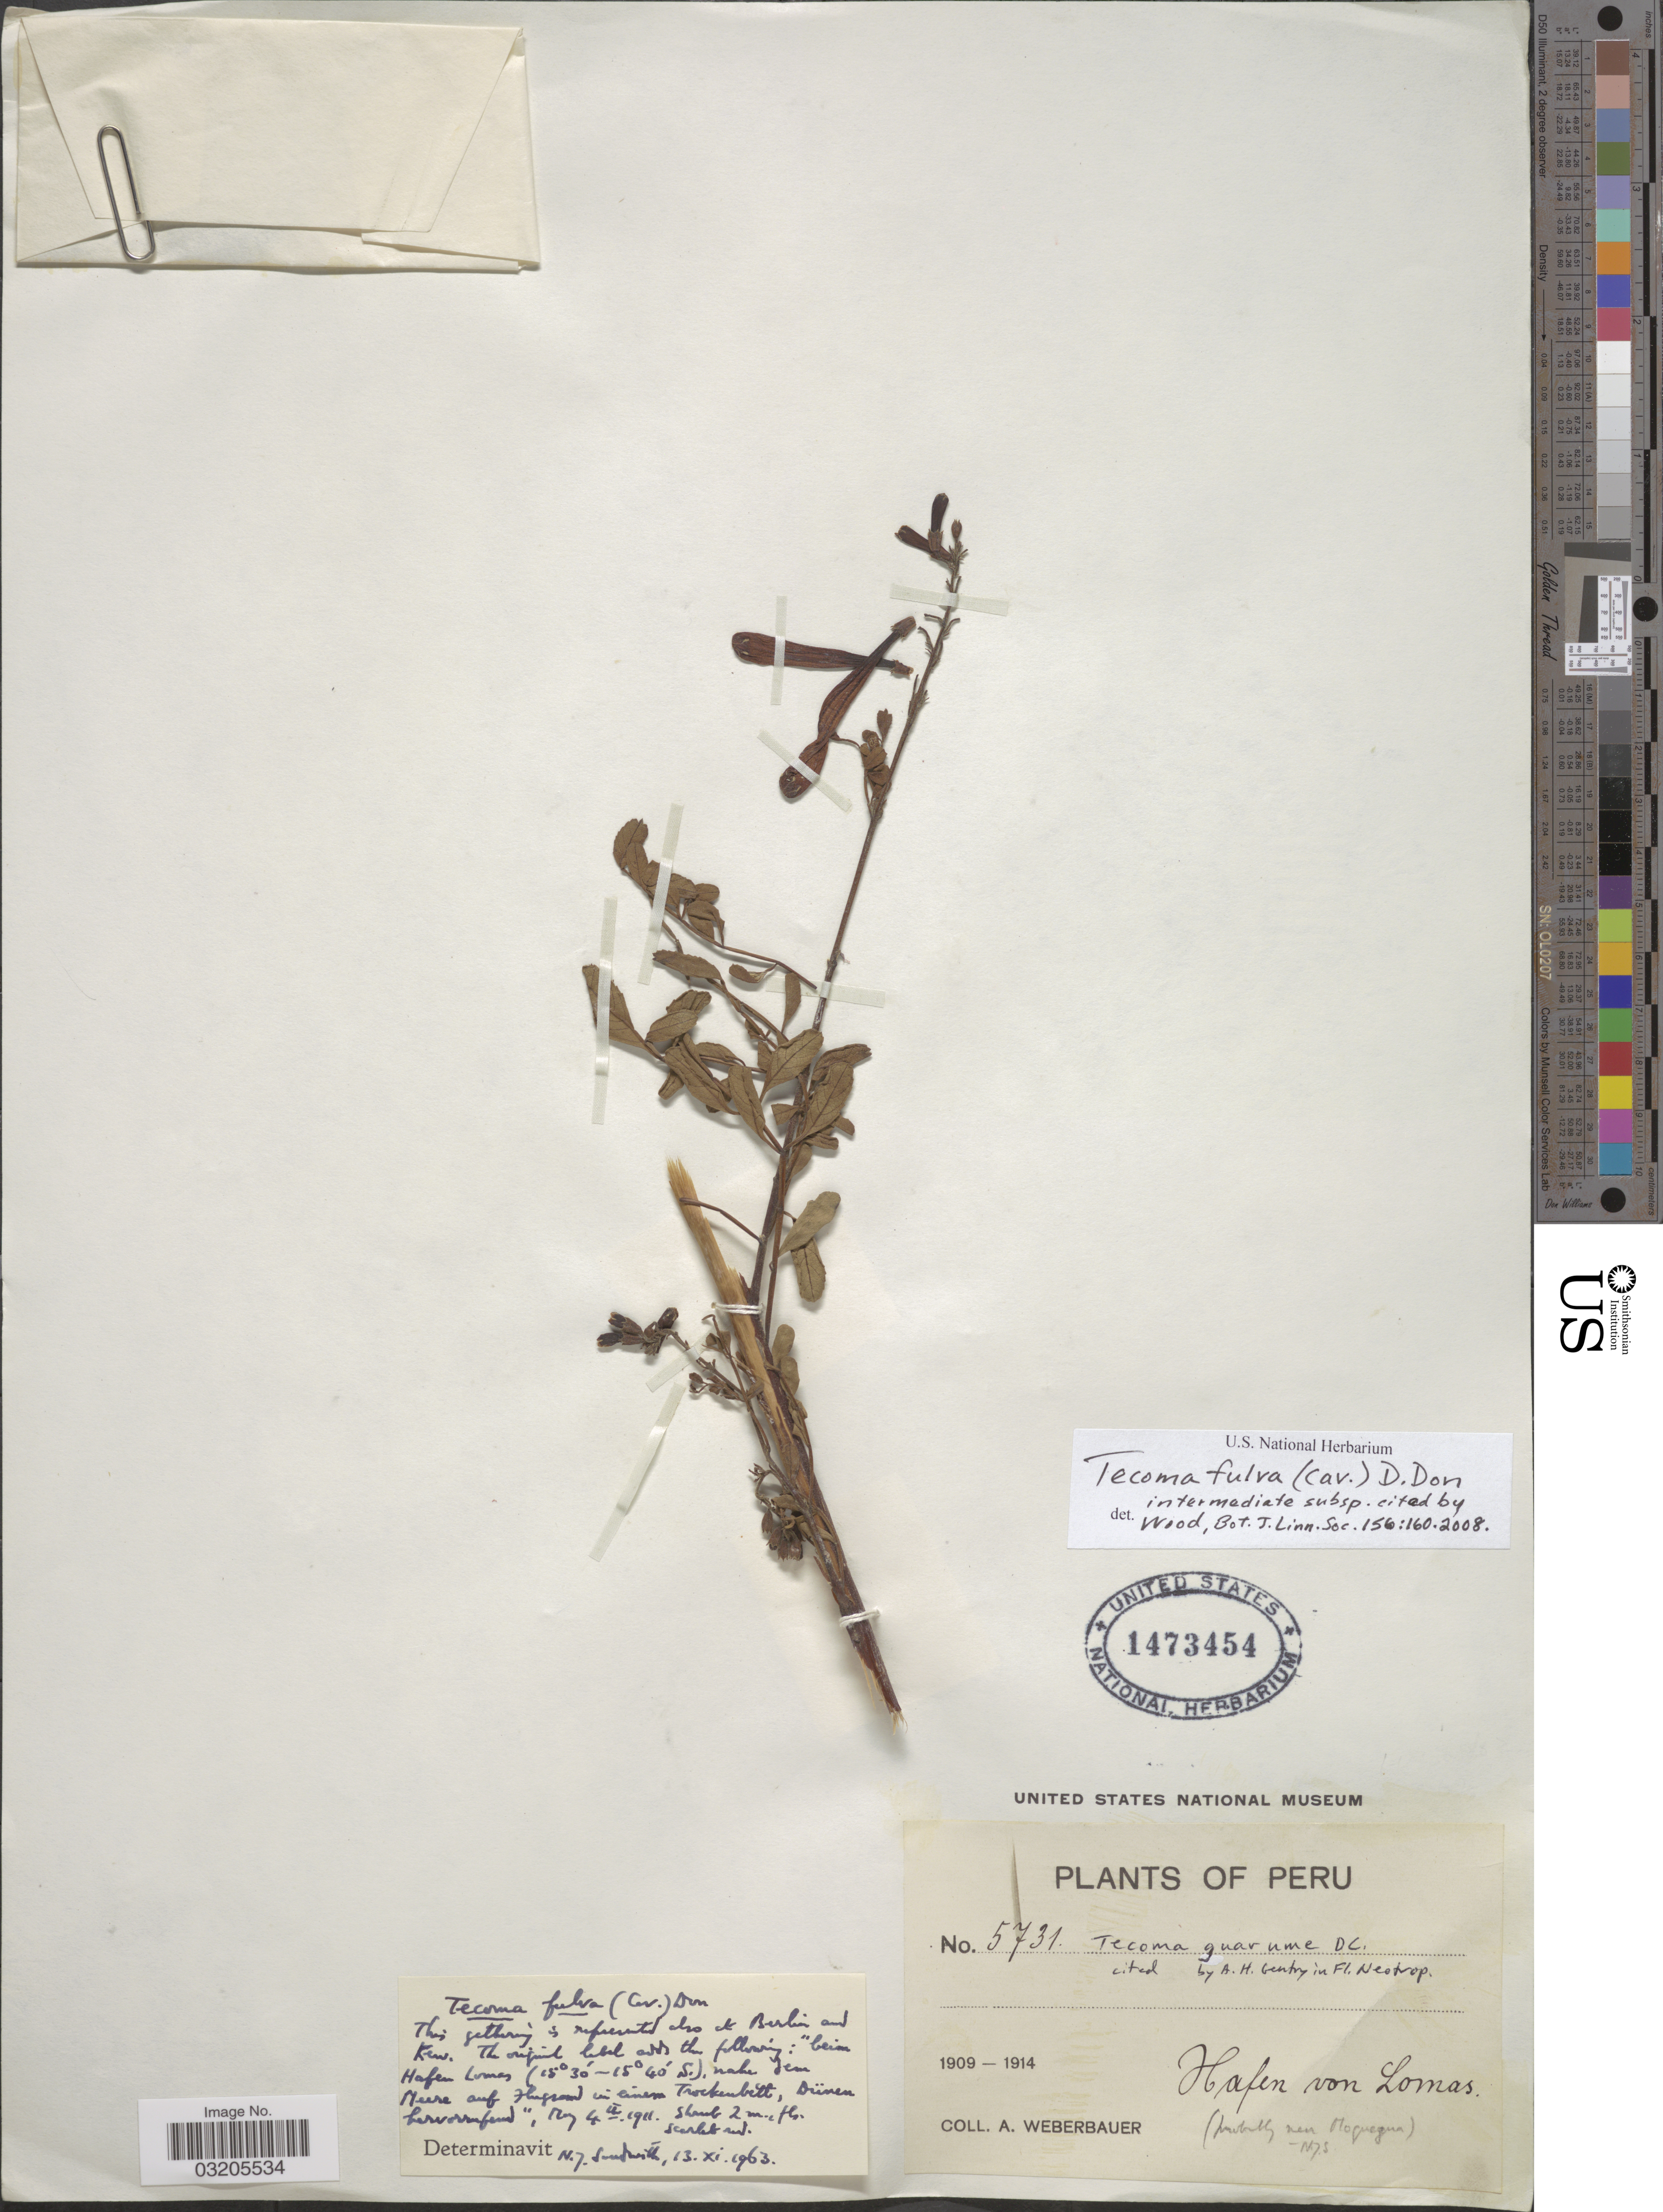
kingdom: Plantae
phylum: Tracheophyta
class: Magnoliopsida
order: Lamiales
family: Bignoniaceae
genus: Tecoma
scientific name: Tecoma fulva subsp. fulva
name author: (Cav.) G. Don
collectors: A. Weberbauer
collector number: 5731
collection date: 1909/1914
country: Peru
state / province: Moquegua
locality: Hafen von Lomas. (probably near Moquegua).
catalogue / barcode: US 1473454